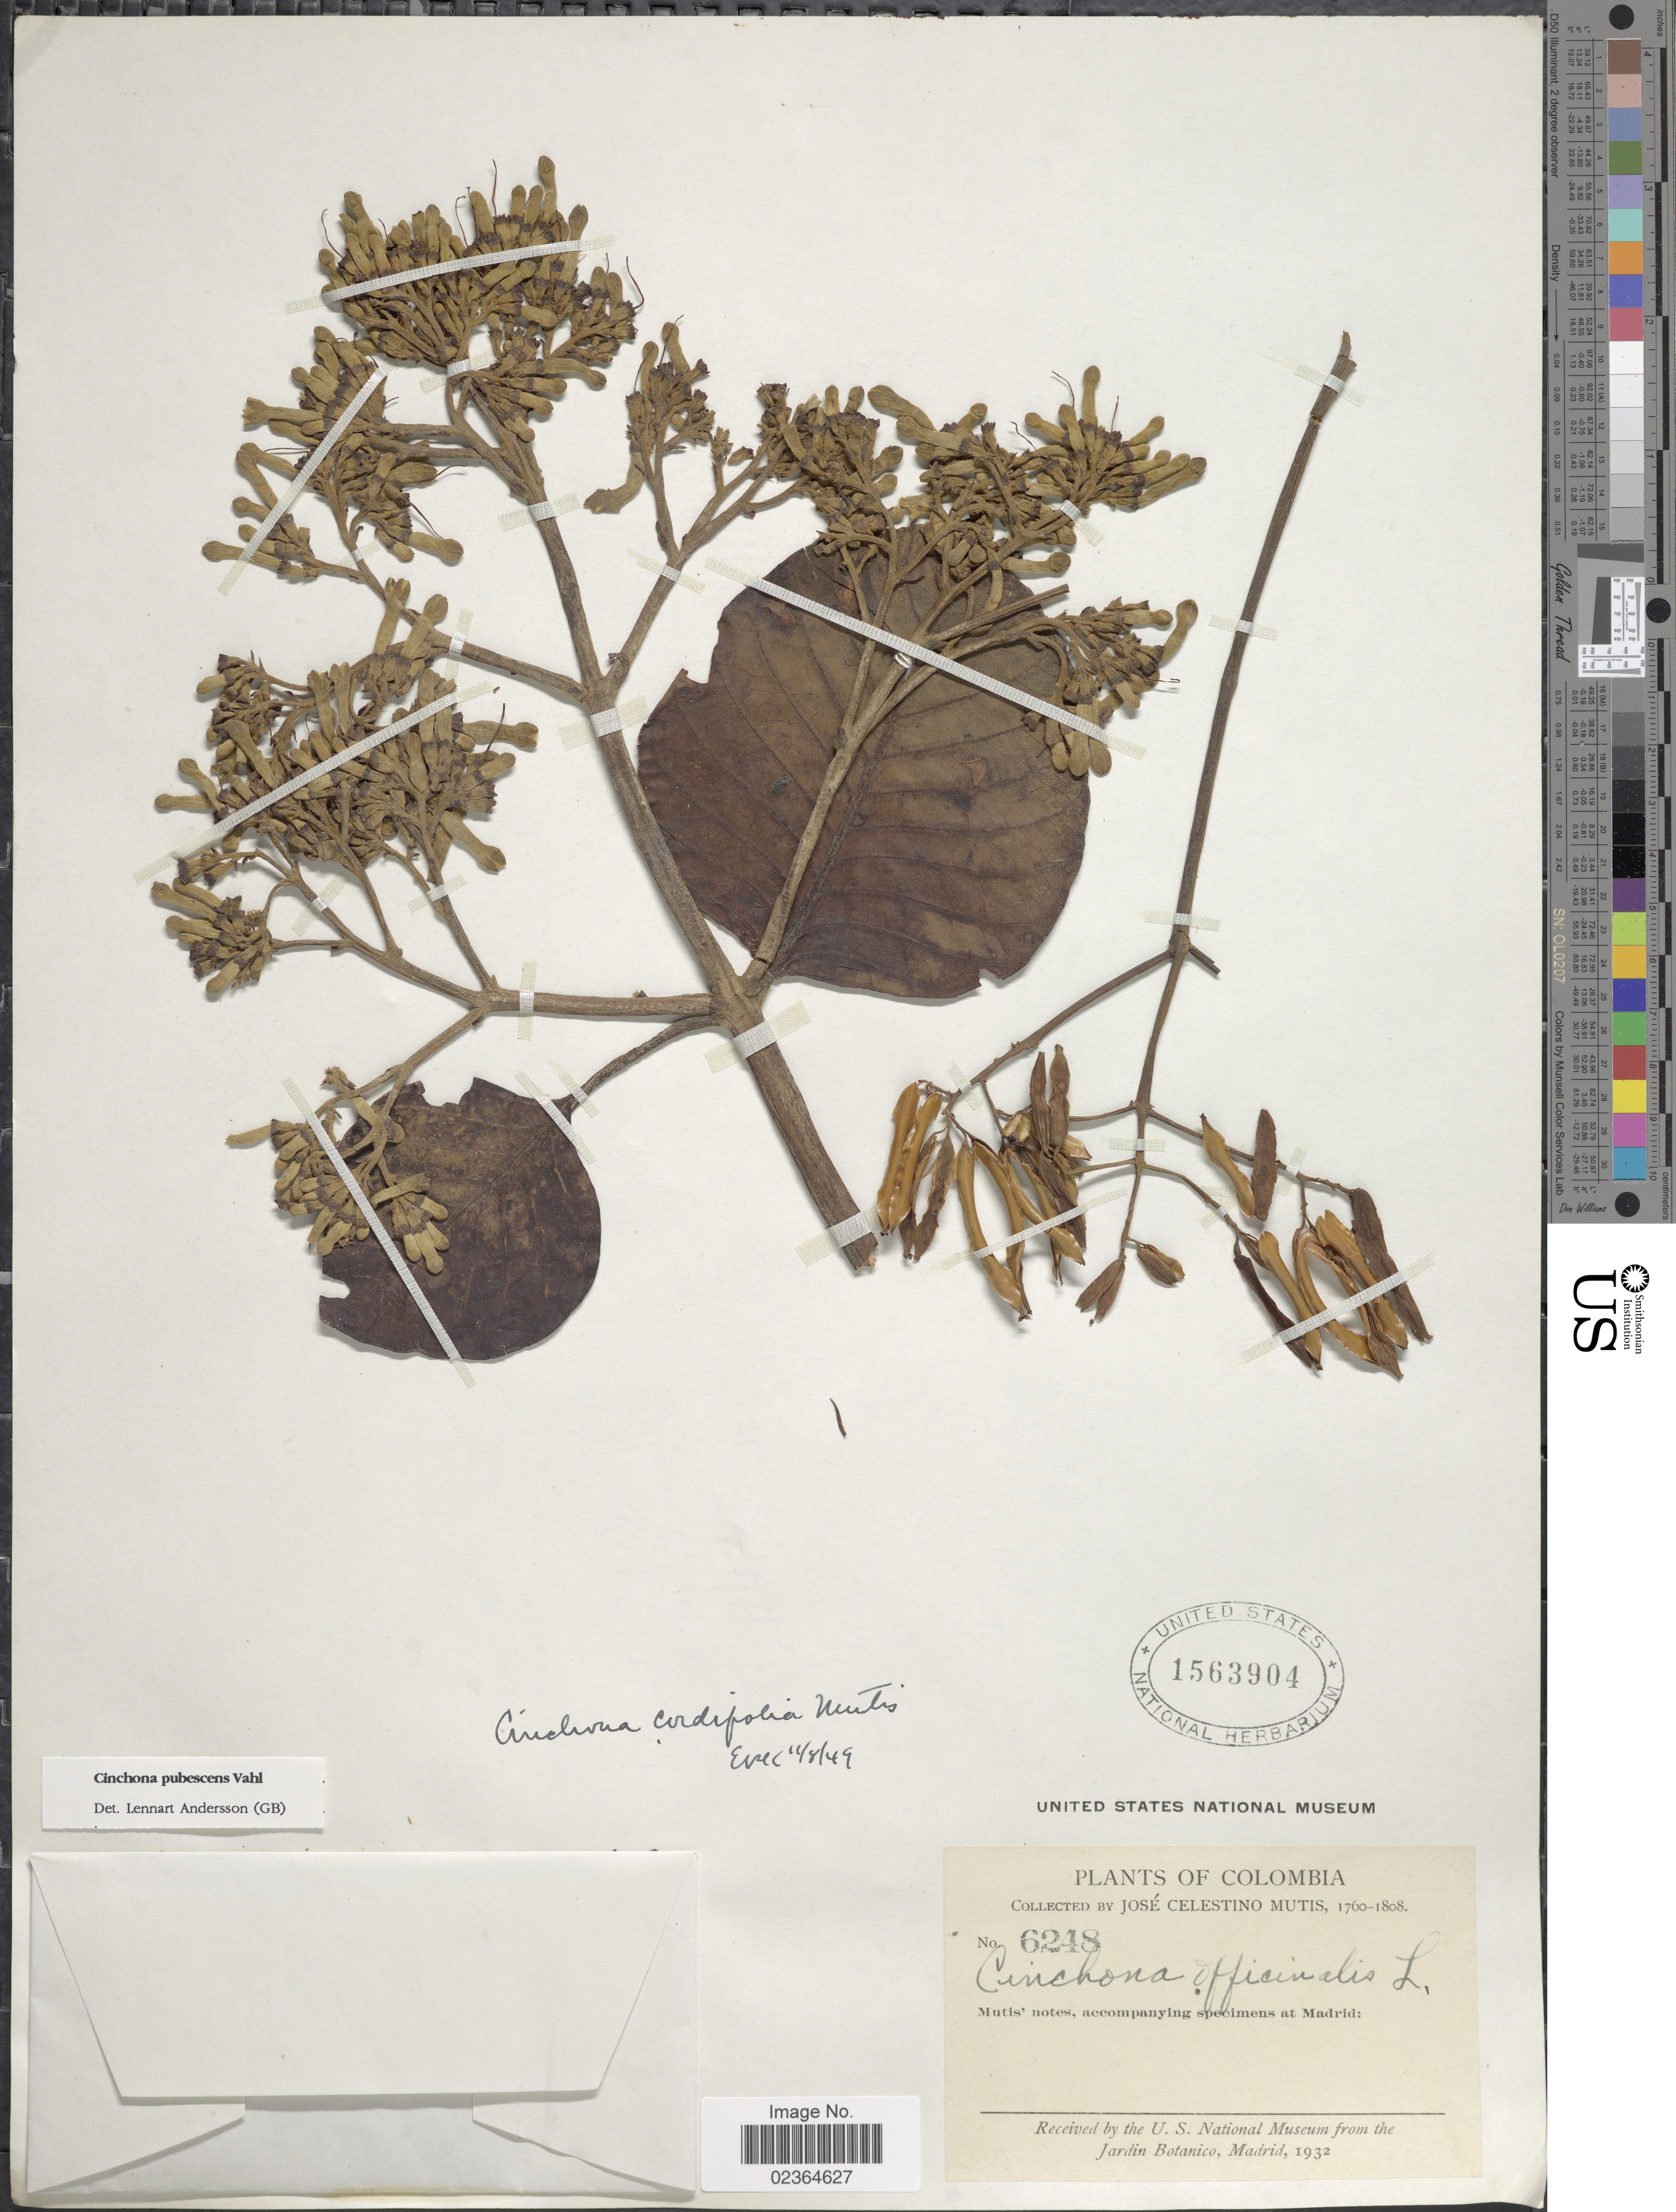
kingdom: Plantae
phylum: Tracheophyta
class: Magnoliopsida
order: Gentianales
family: Rubiaceae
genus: Cinchona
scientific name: Cinchona pubescens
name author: Vahl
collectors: J. C. B. Mutis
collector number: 6248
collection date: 1760/1808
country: Colombia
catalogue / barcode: US 1563904